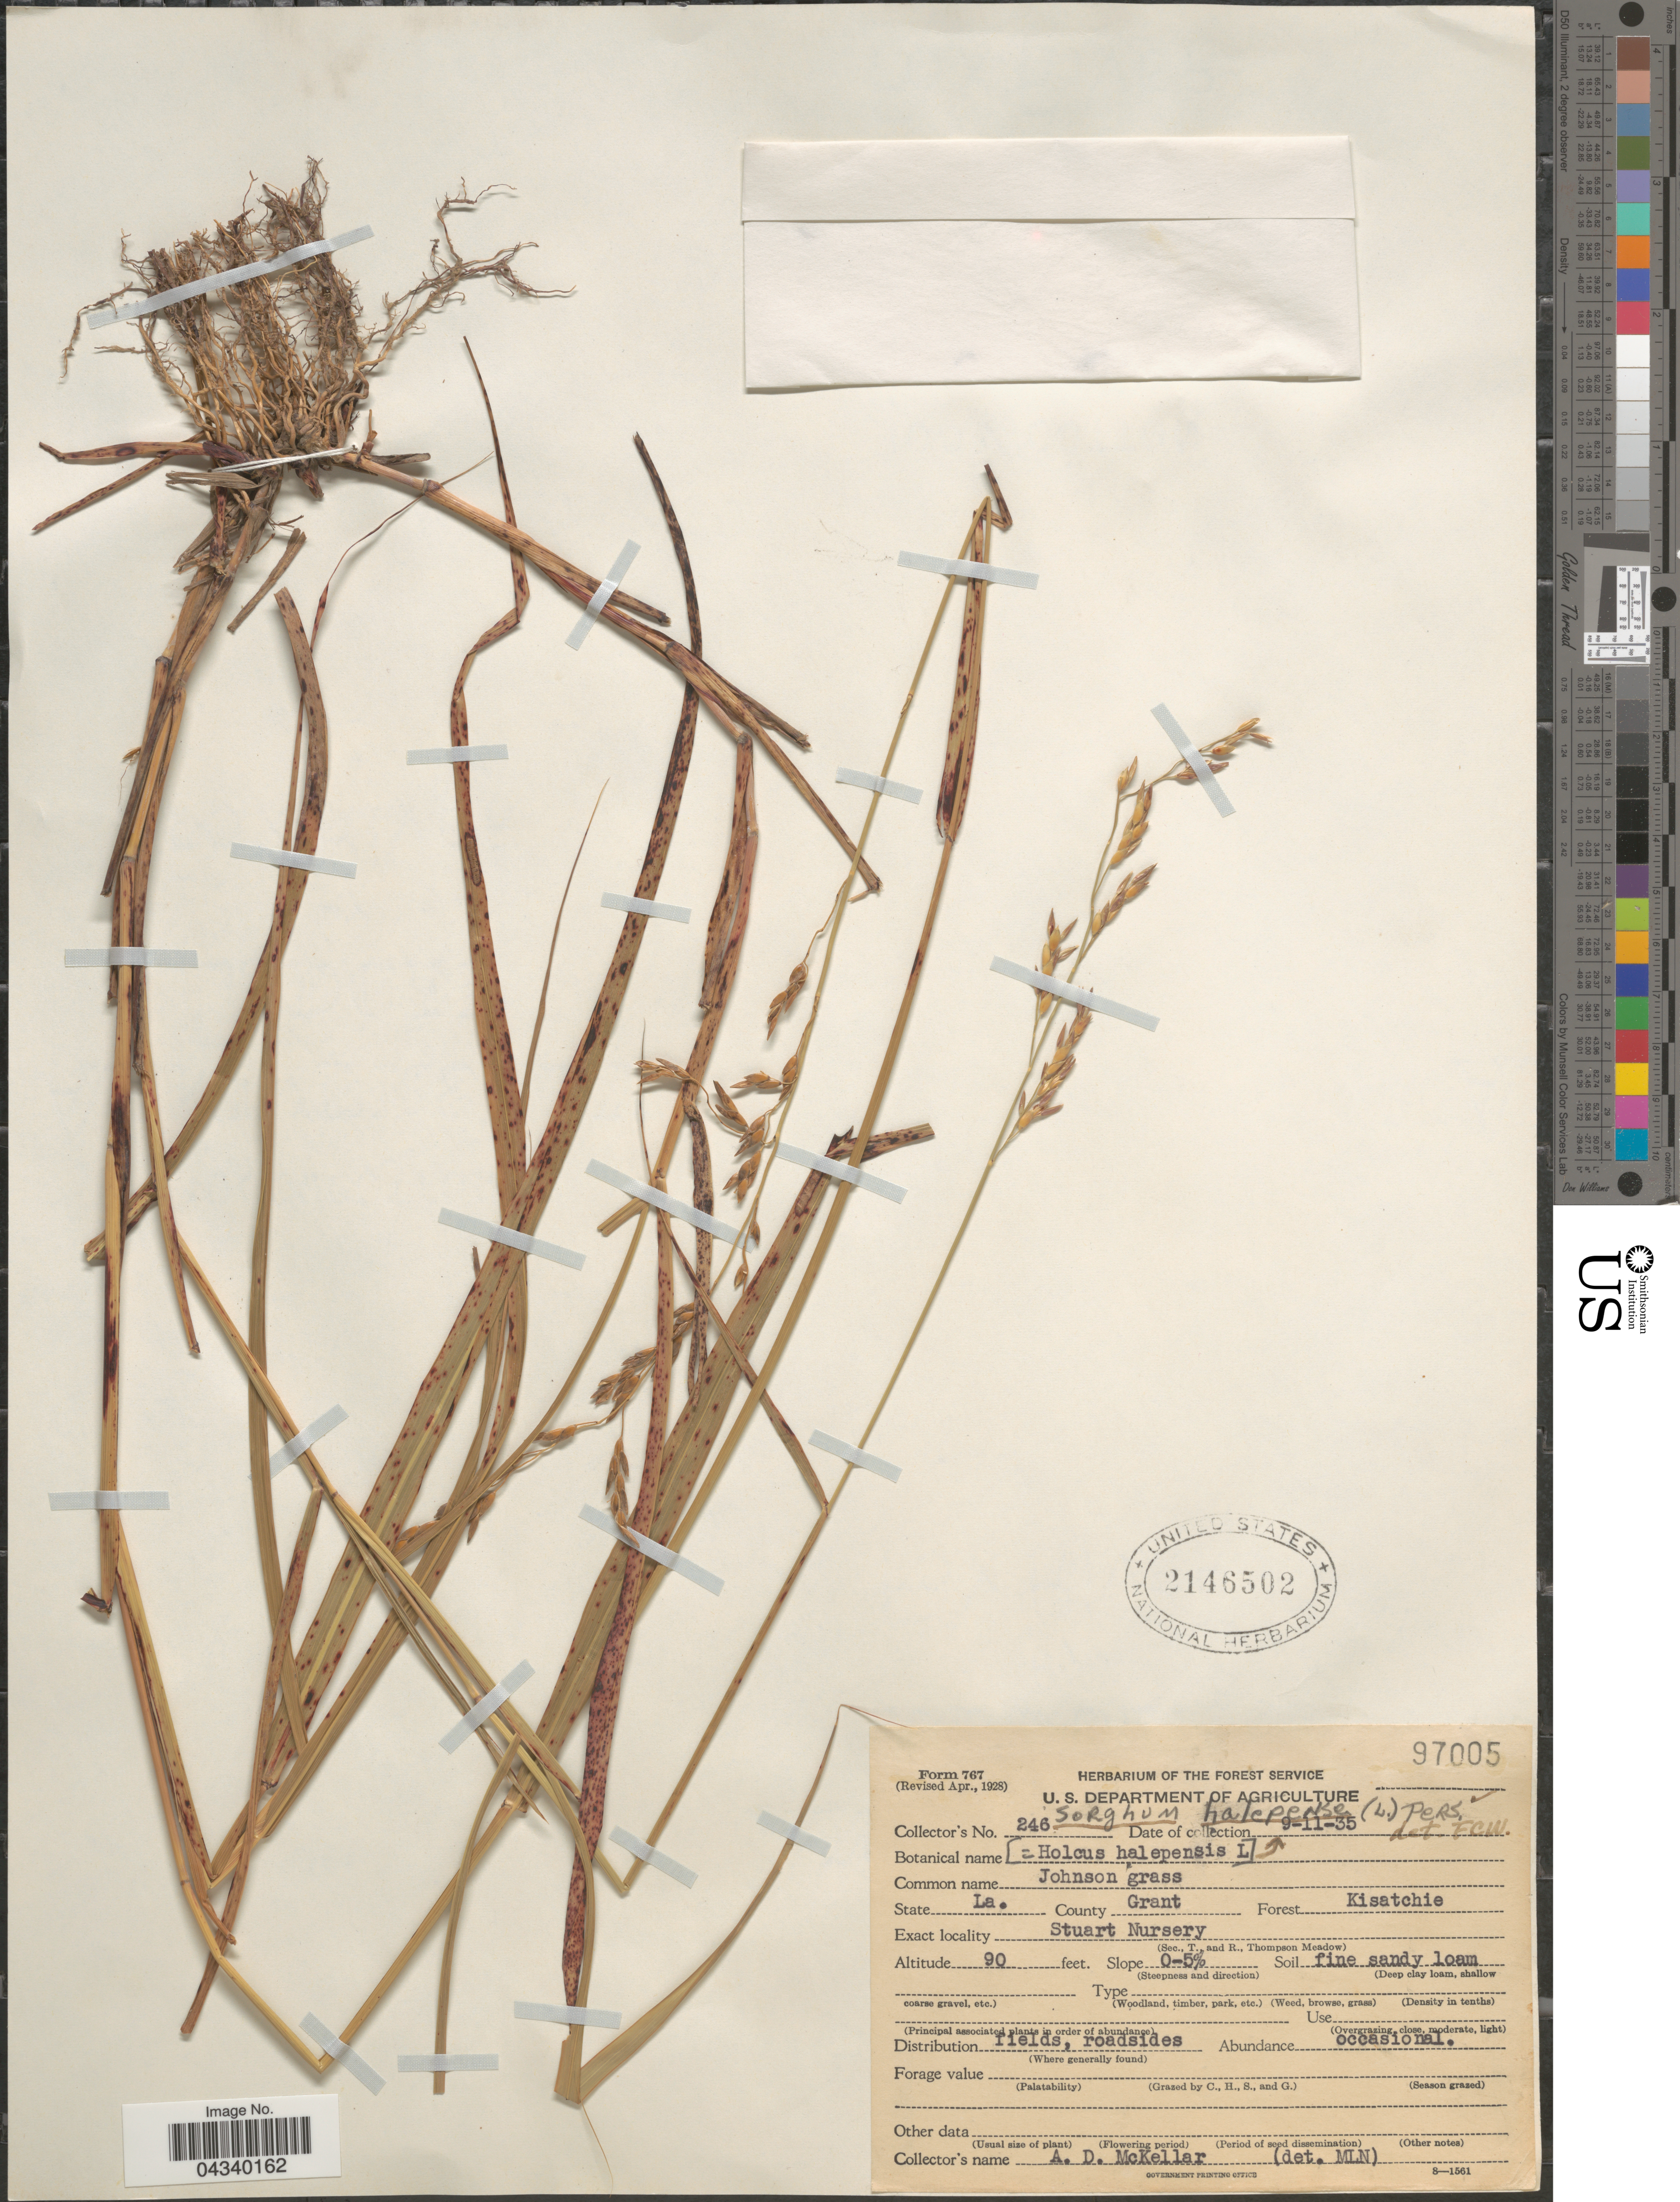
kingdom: Plantae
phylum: Tracheophyta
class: Liliopsida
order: Poales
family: Poaceae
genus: Sorghum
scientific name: Sorghum halepense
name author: (L.) Pers.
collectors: A. McKellar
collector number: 246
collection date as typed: Transcribed d/m/y: 11/9/35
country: United States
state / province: Louisiana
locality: County Grant. Forest Kisatchie. Stuart Nursery.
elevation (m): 27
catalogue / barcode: US 2146502